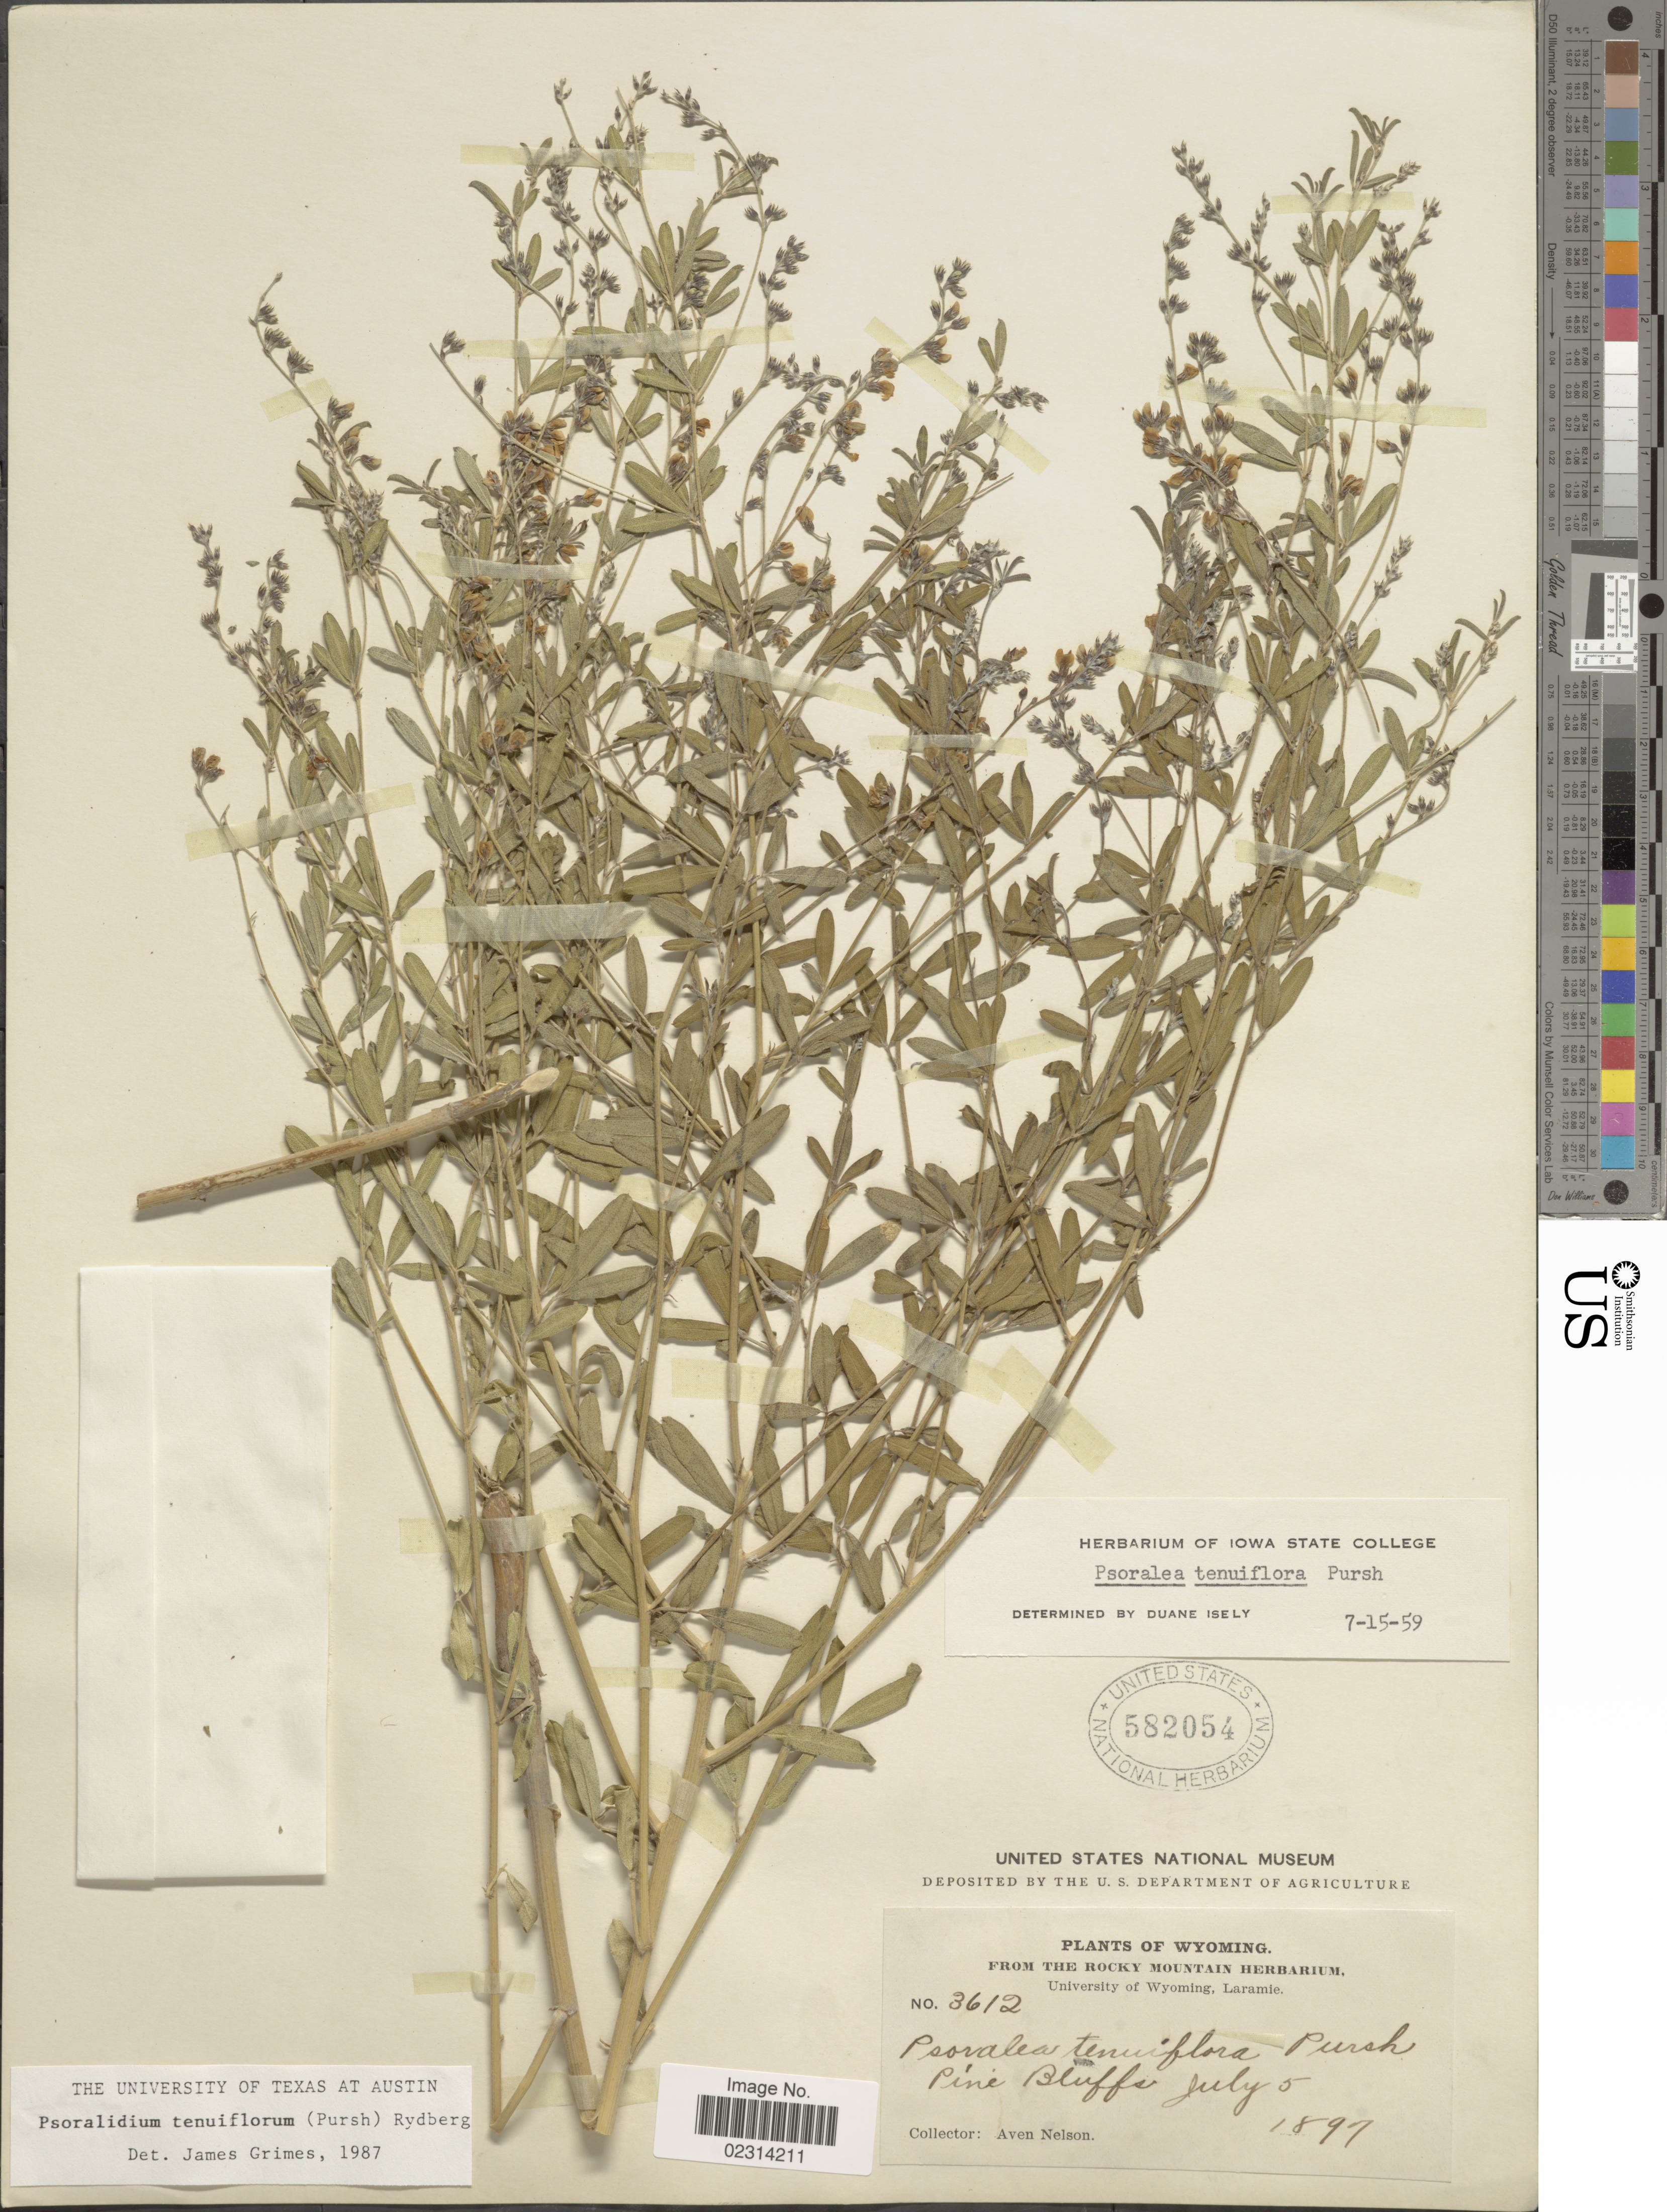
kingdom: Plantae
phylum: Tracheophyta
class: Magnoliopsida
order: Fabales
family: Fabaceae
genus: Psoralidium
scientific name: Psoralidium tenuiflorum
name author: (Pursh) Rydb.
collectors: A. Nelson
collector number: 3612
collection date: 1897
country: United States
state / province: Wyoming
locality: Pine Bluffs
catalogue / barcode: US 582054